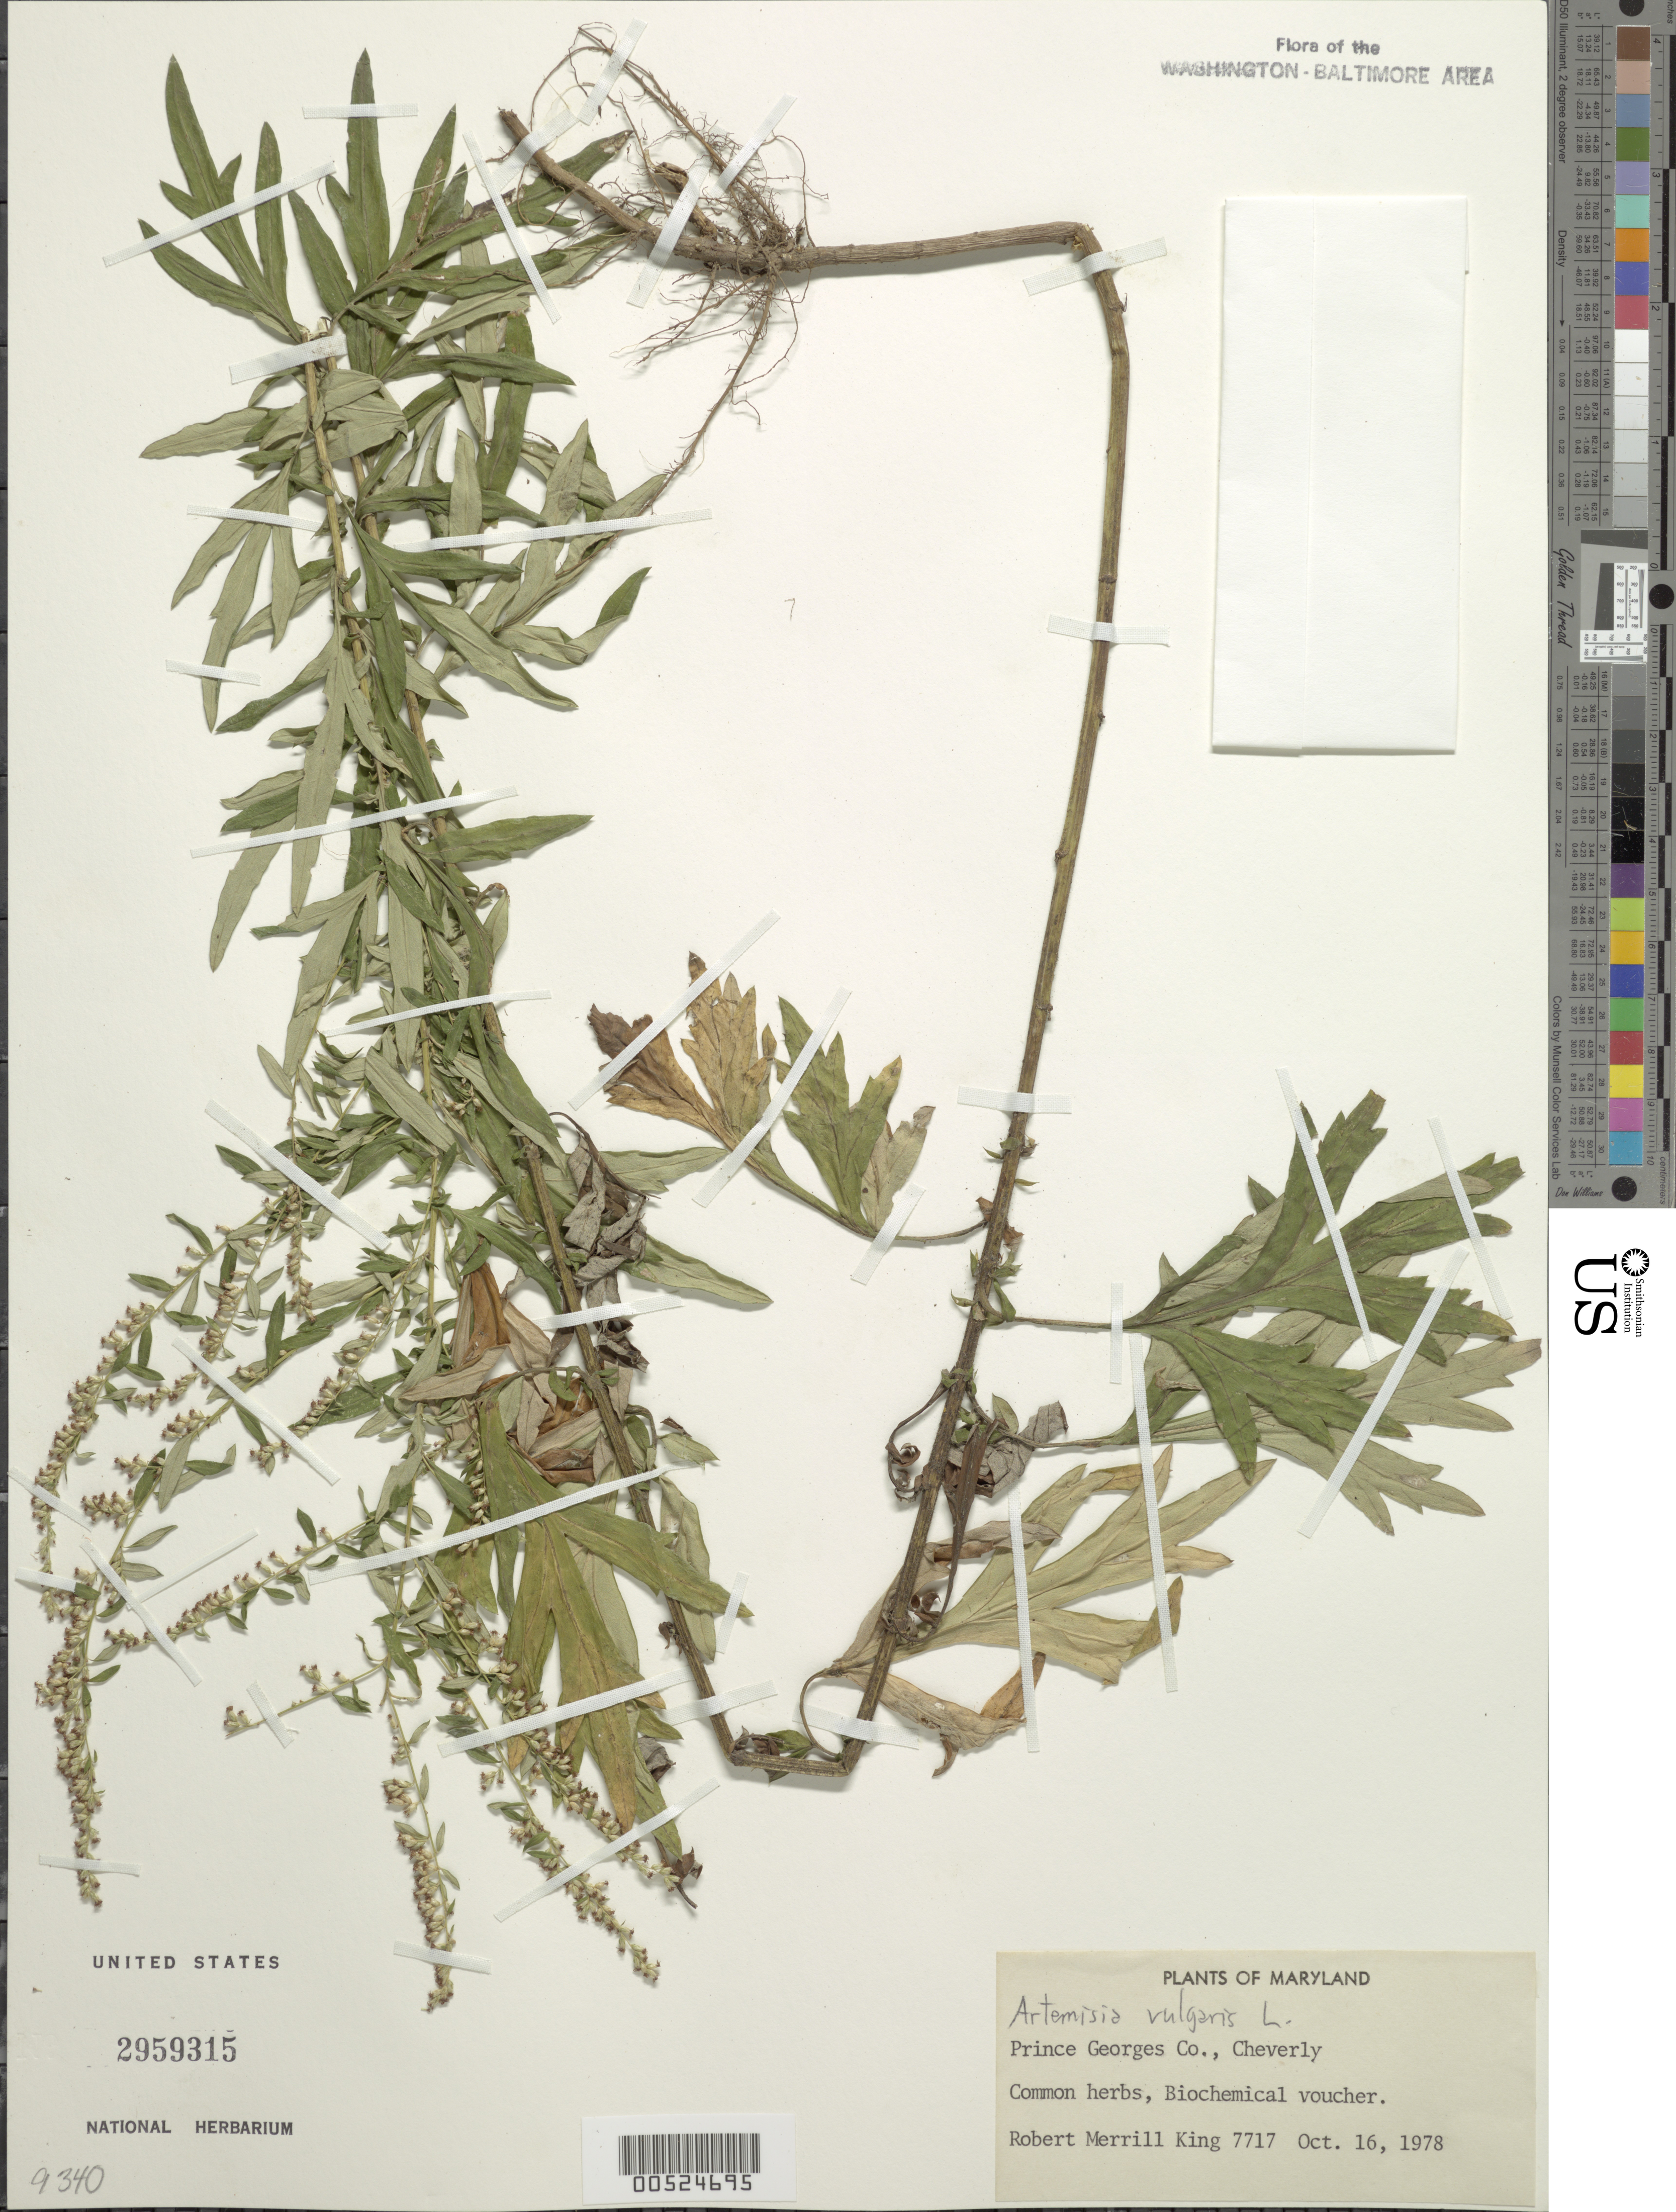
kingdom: Plantae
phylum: Tracheophyta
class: Magnoliopsida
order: Asterales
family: Asteraceae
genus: Artemisia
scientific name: Artemisia vulgaris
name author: L.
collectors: R. M. King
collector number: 7717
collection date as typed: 16 Oct 1978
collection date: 1978-10-16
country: United States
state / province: Maryland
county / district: Prince George's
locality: Cheverly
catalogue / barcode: US 2959315